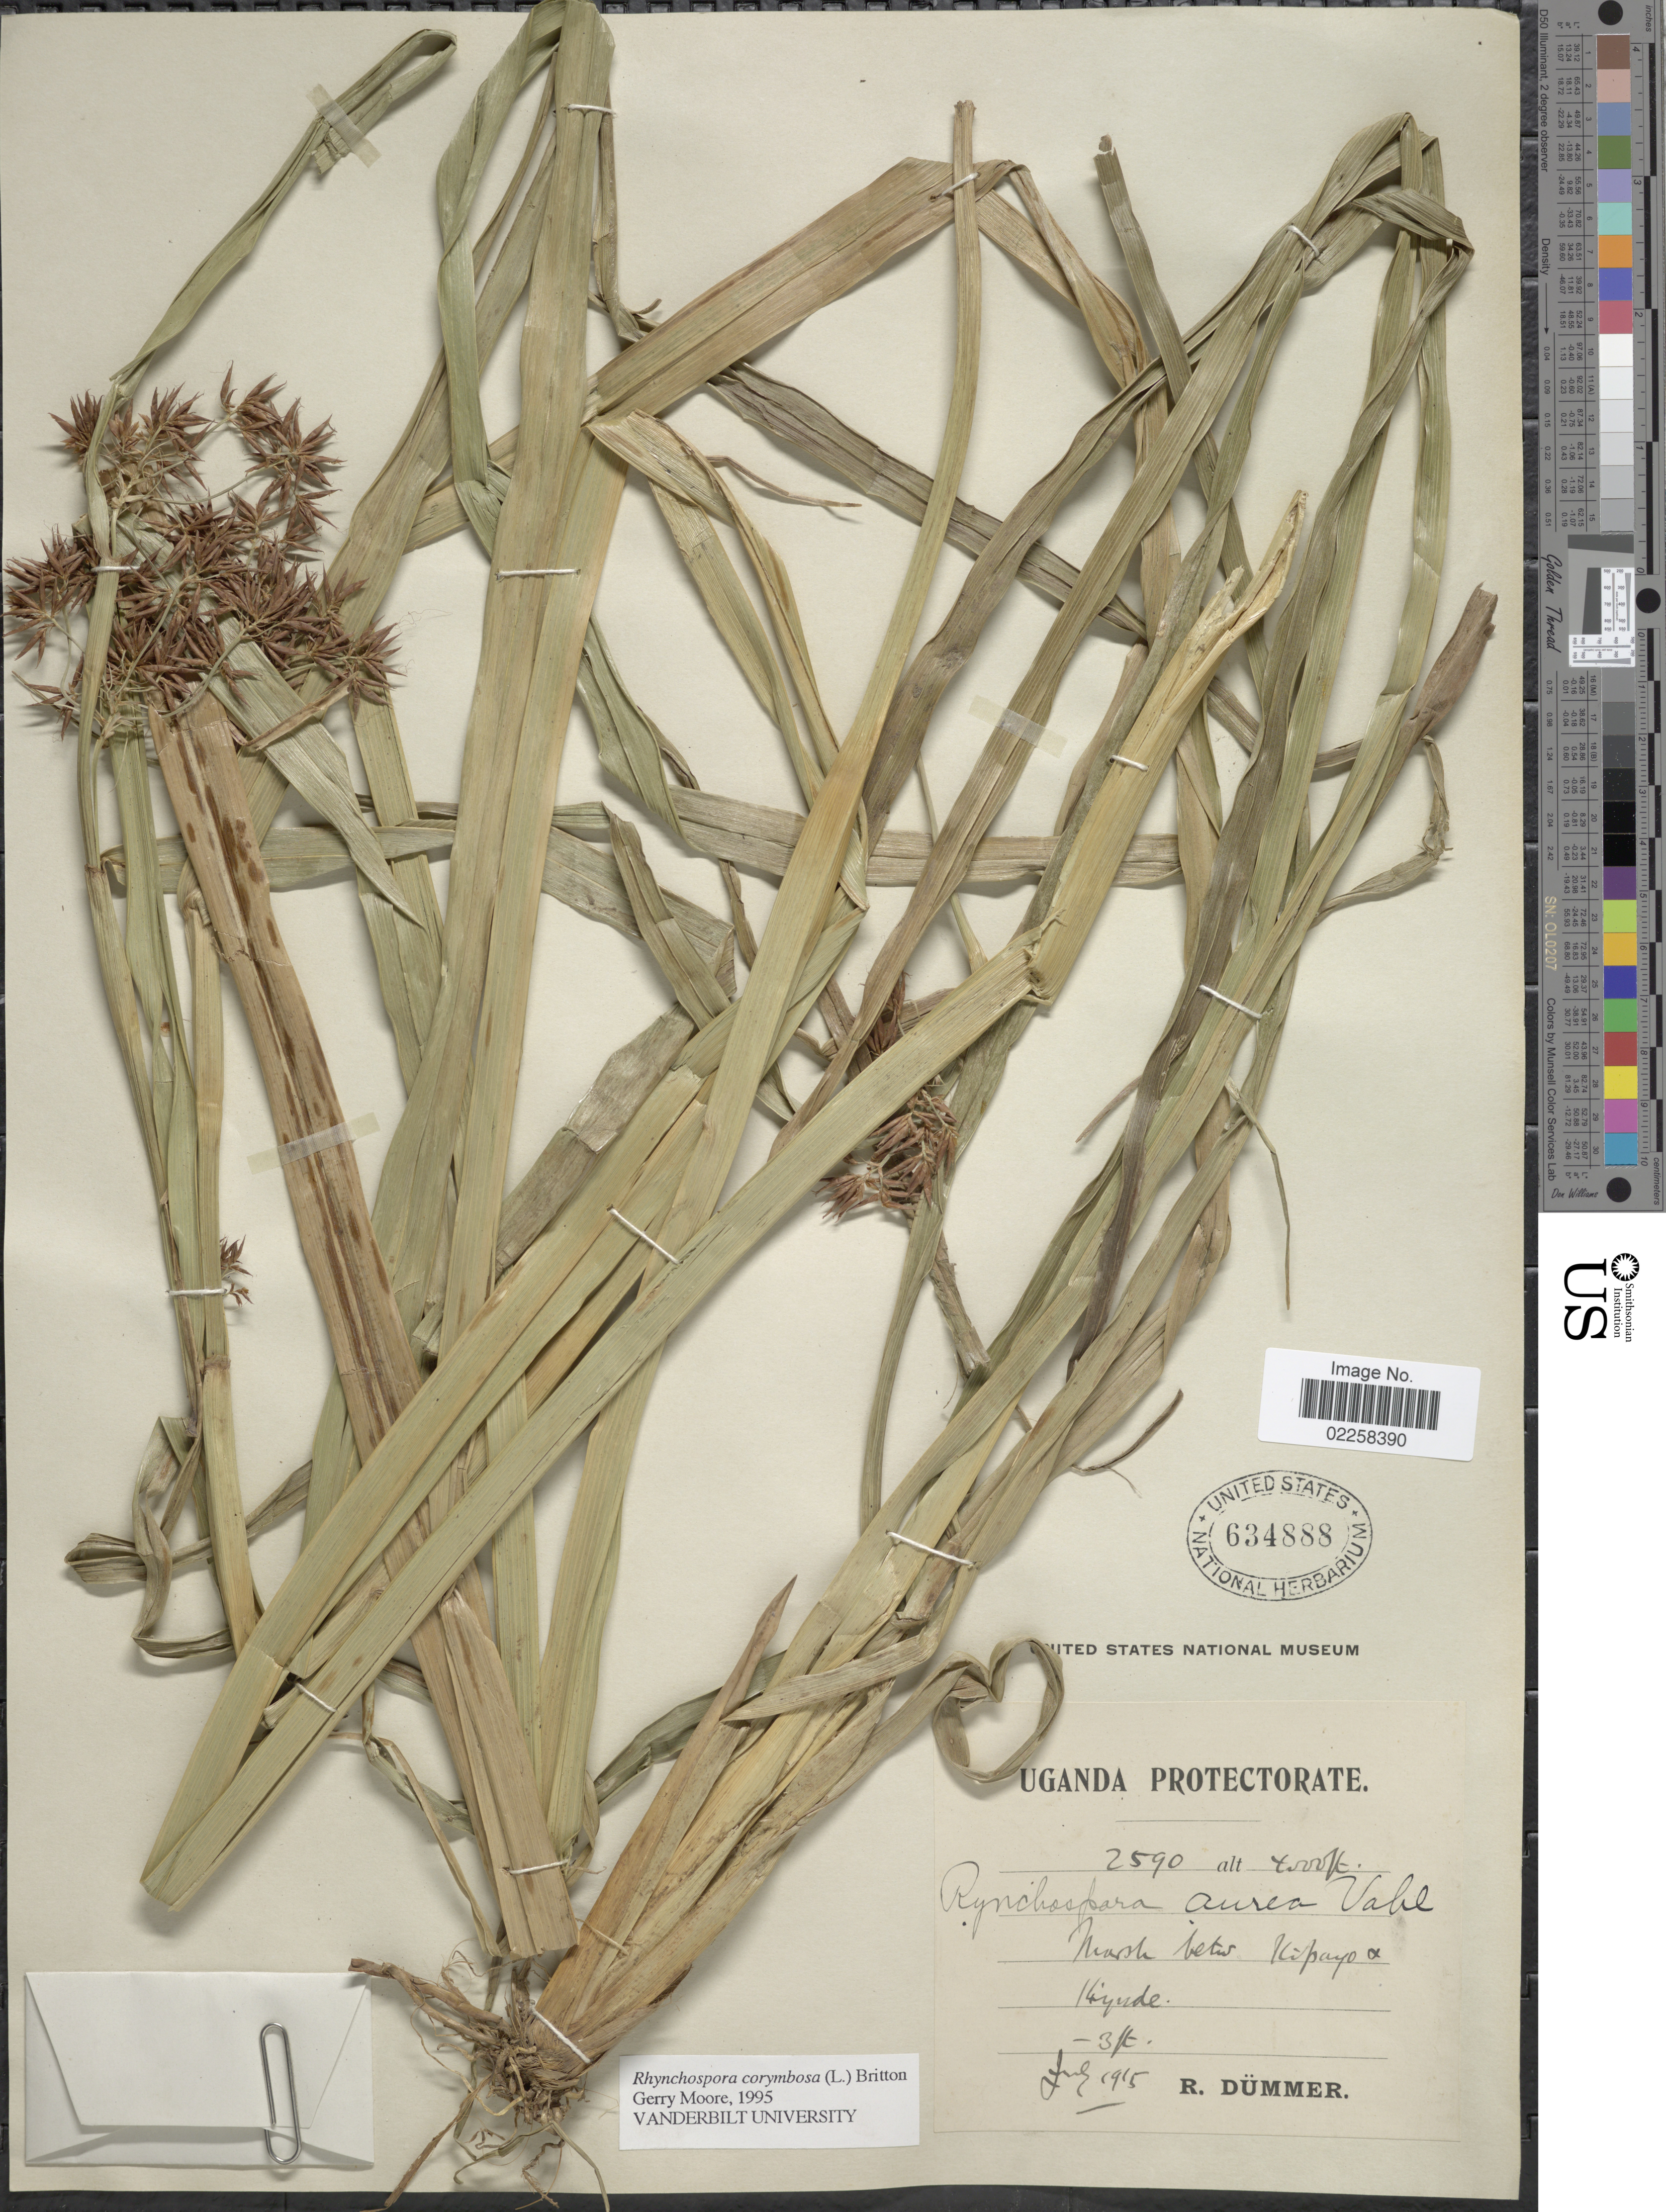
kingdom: Plantae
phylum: Tracheophyta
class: Liliopsida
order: Poales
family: Cyperaceae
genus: Rhynchospora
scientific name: Rhynchospora corymbosa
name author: (L.) Britton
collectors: R. A. Dümmer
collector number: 2590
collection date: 1915-07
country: Uganda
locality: Marsh betw. Kipayo & Kigude.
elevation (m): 1219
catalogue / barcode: US 634888